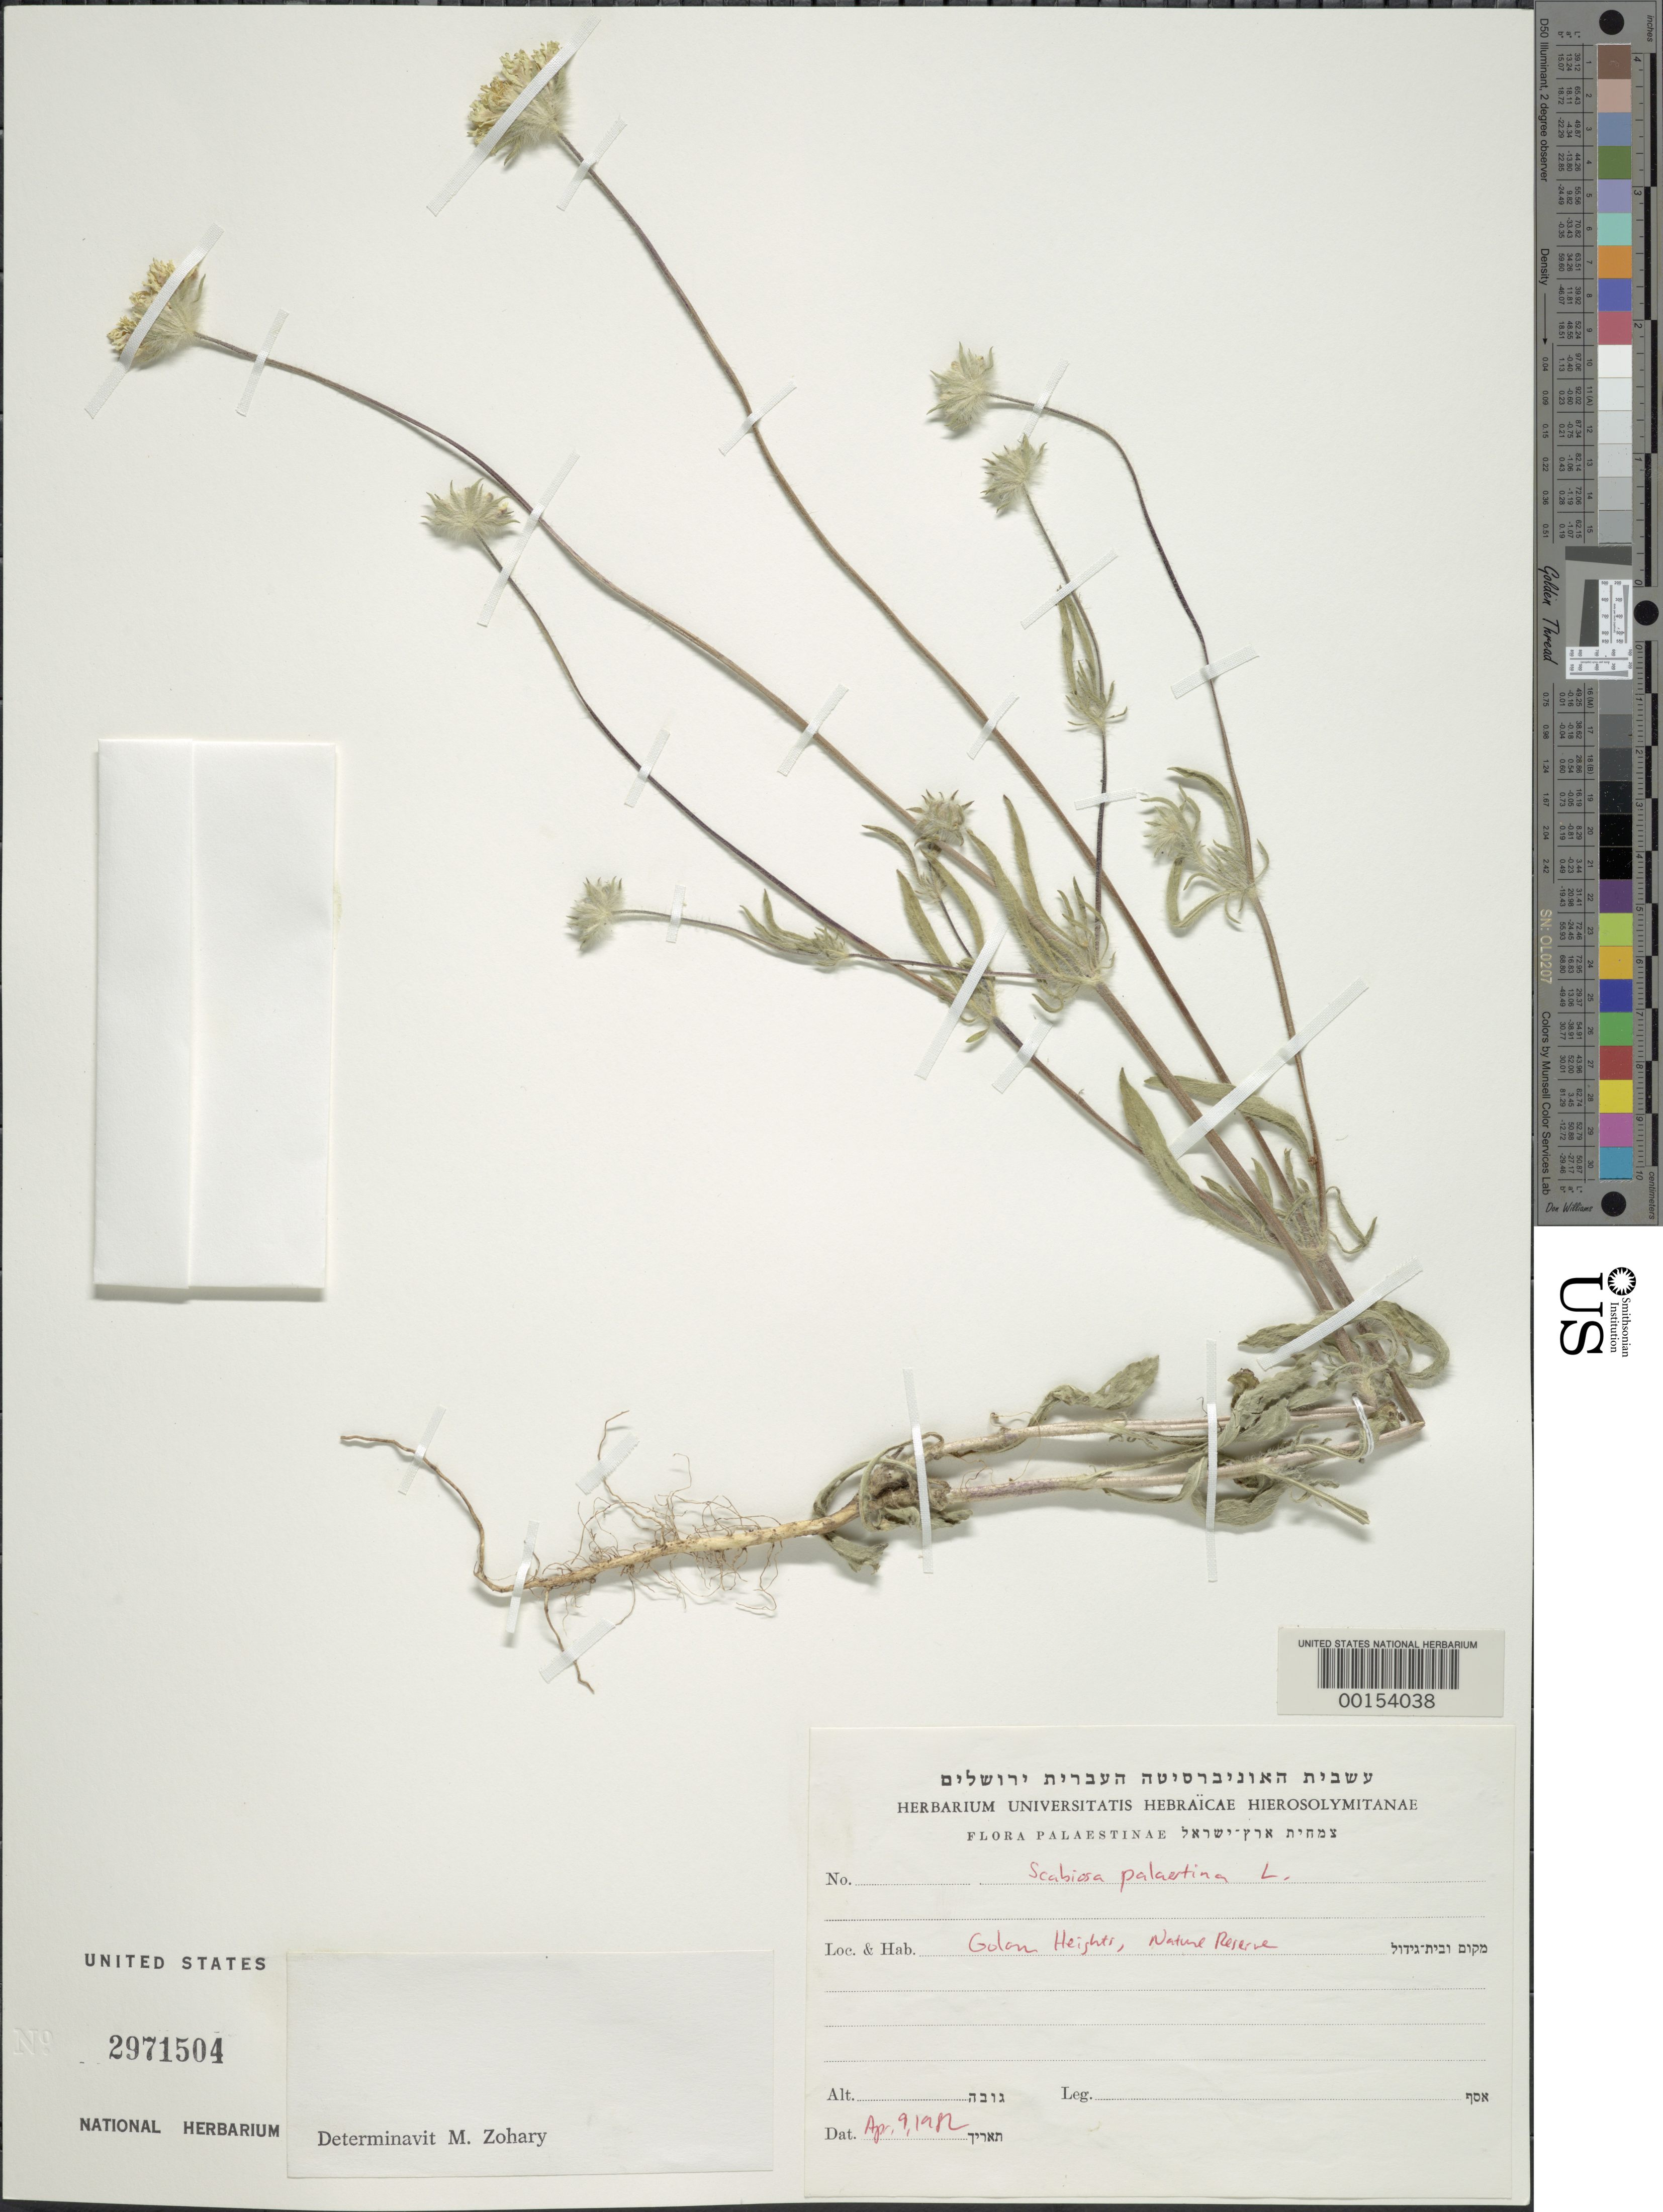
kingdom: Plantae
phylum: Tracheophyta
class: Magnoliopsida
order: Dipsacales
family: Caprifoliaceae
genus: Scabiosa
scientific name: Scabiosa palaestina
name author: L.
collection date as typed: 09 Apr 1982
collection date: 1982-04-09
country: Syria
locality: Golan Heights, Nature Reserve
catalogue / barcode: US 2971504